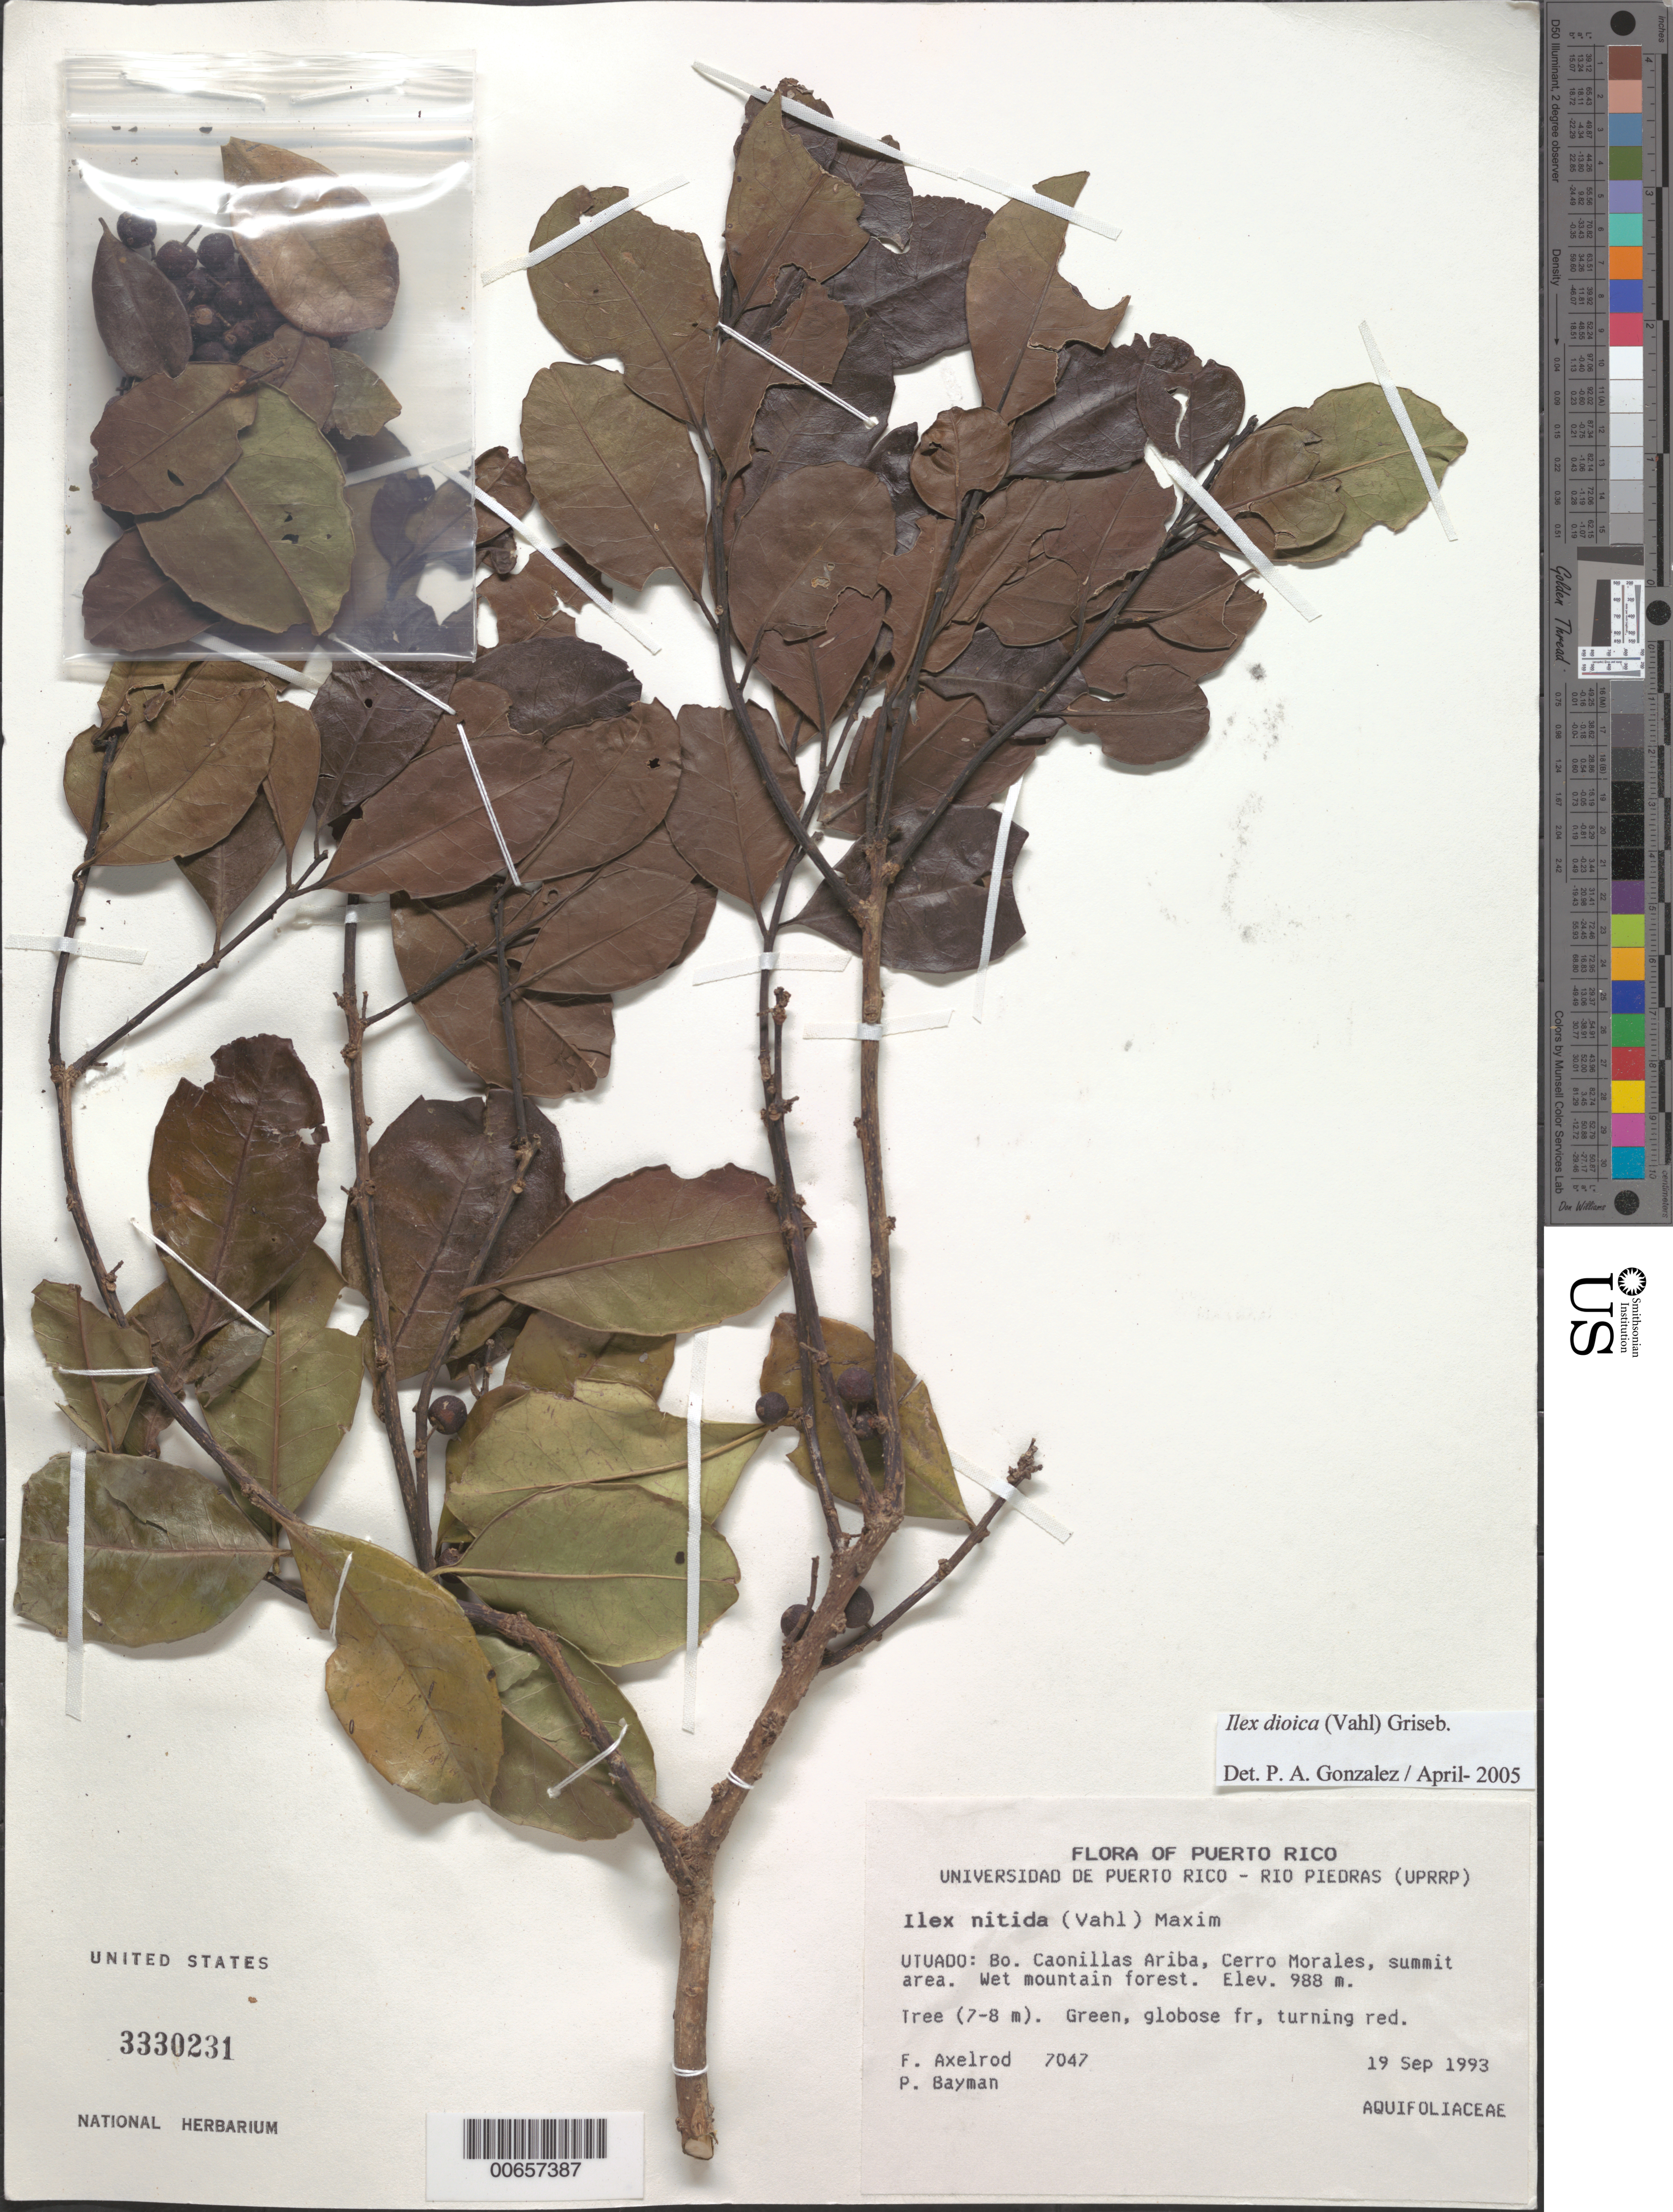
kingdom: Plantae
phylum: Tracheophyta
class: Magnoliopsida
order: Aquifoliales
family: Aquifoliaceae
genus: Ilex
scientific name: Ilex dioica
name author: (Vahl) Griseb.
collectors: F. S. Axelrod & P. Bayman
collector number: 7047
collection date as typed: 19 Sep 1993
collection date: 1993-09-19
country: Puerto Rico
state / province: Utuado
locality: Utuado: Bo. Caonillas Ariba, Cerro Morales, summit area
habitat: Wet mountain forest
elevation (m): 988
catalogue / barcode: US 3330231